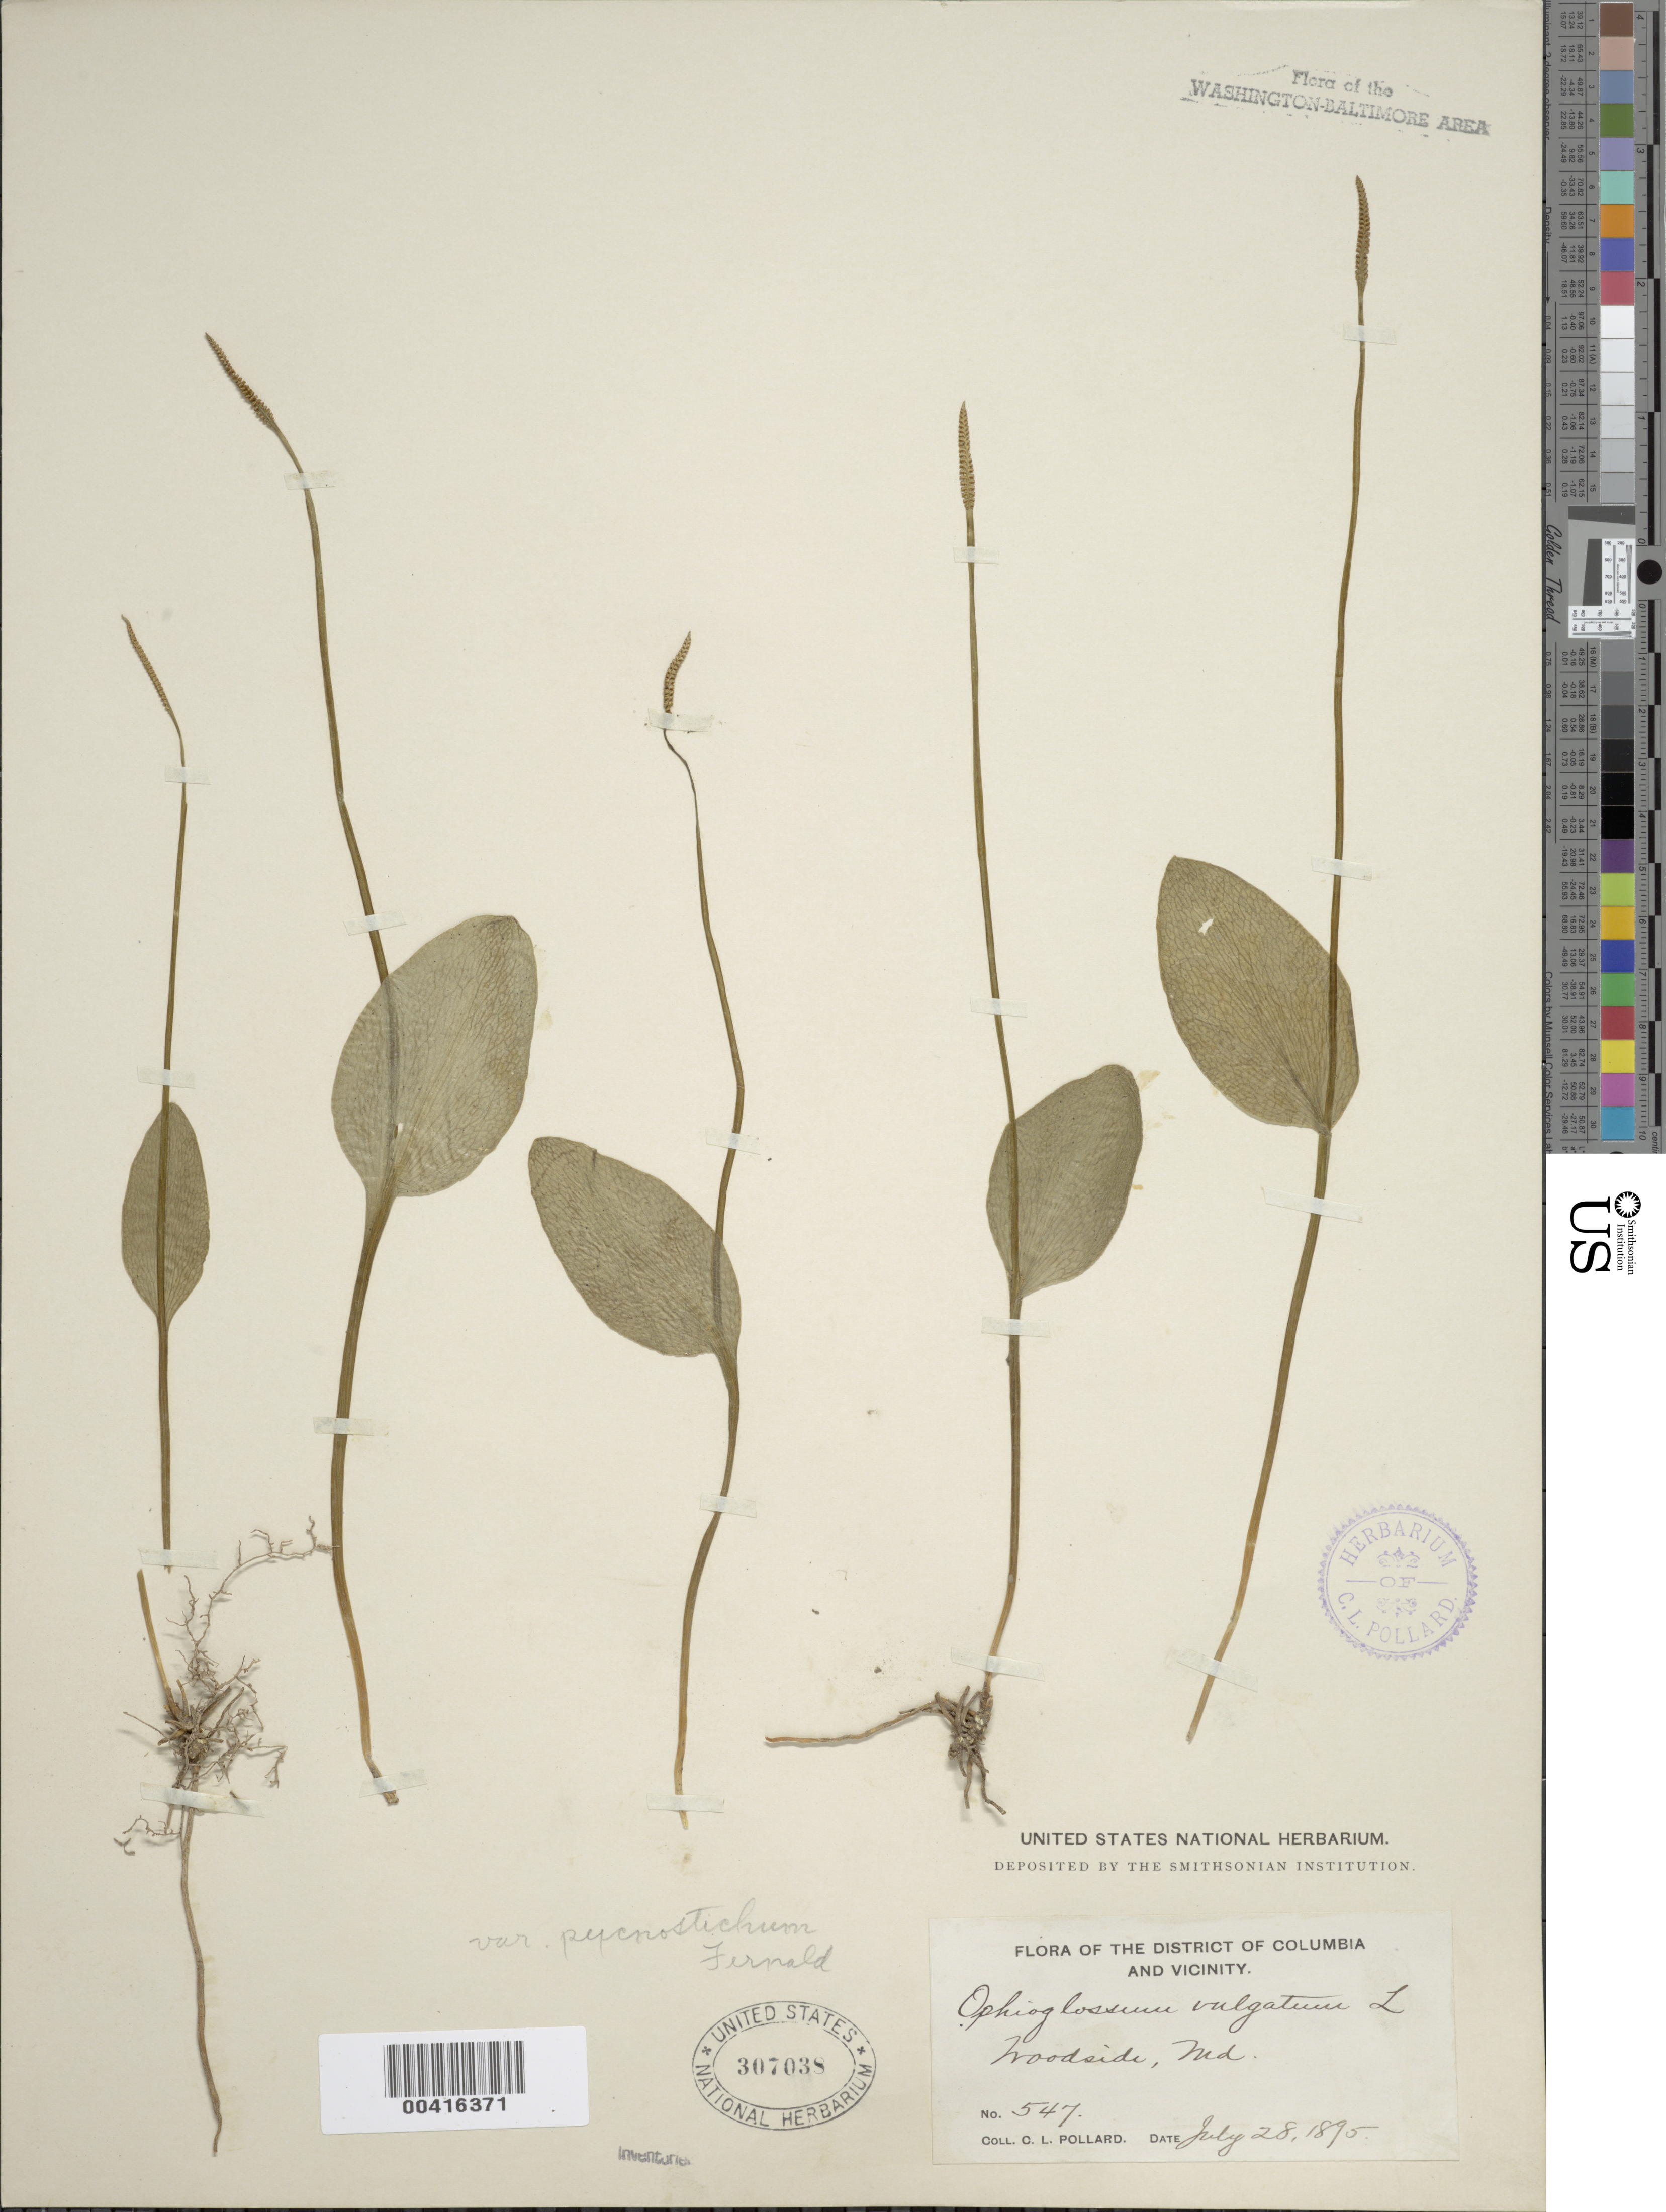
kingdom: Plantae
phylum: Tracheophyta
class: Polypodiopsida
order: Ophioglossales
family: Ophioglossaceae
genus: Ophioglossum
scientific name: Ophioglossum vulgatum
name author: L.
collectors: C. L. Pollard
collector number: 547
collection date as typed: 28 Jul 1895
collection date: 1895-07-28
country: United States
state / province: Maryland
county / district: Montgomery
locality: Woodside vicinity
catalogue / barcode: US 307038